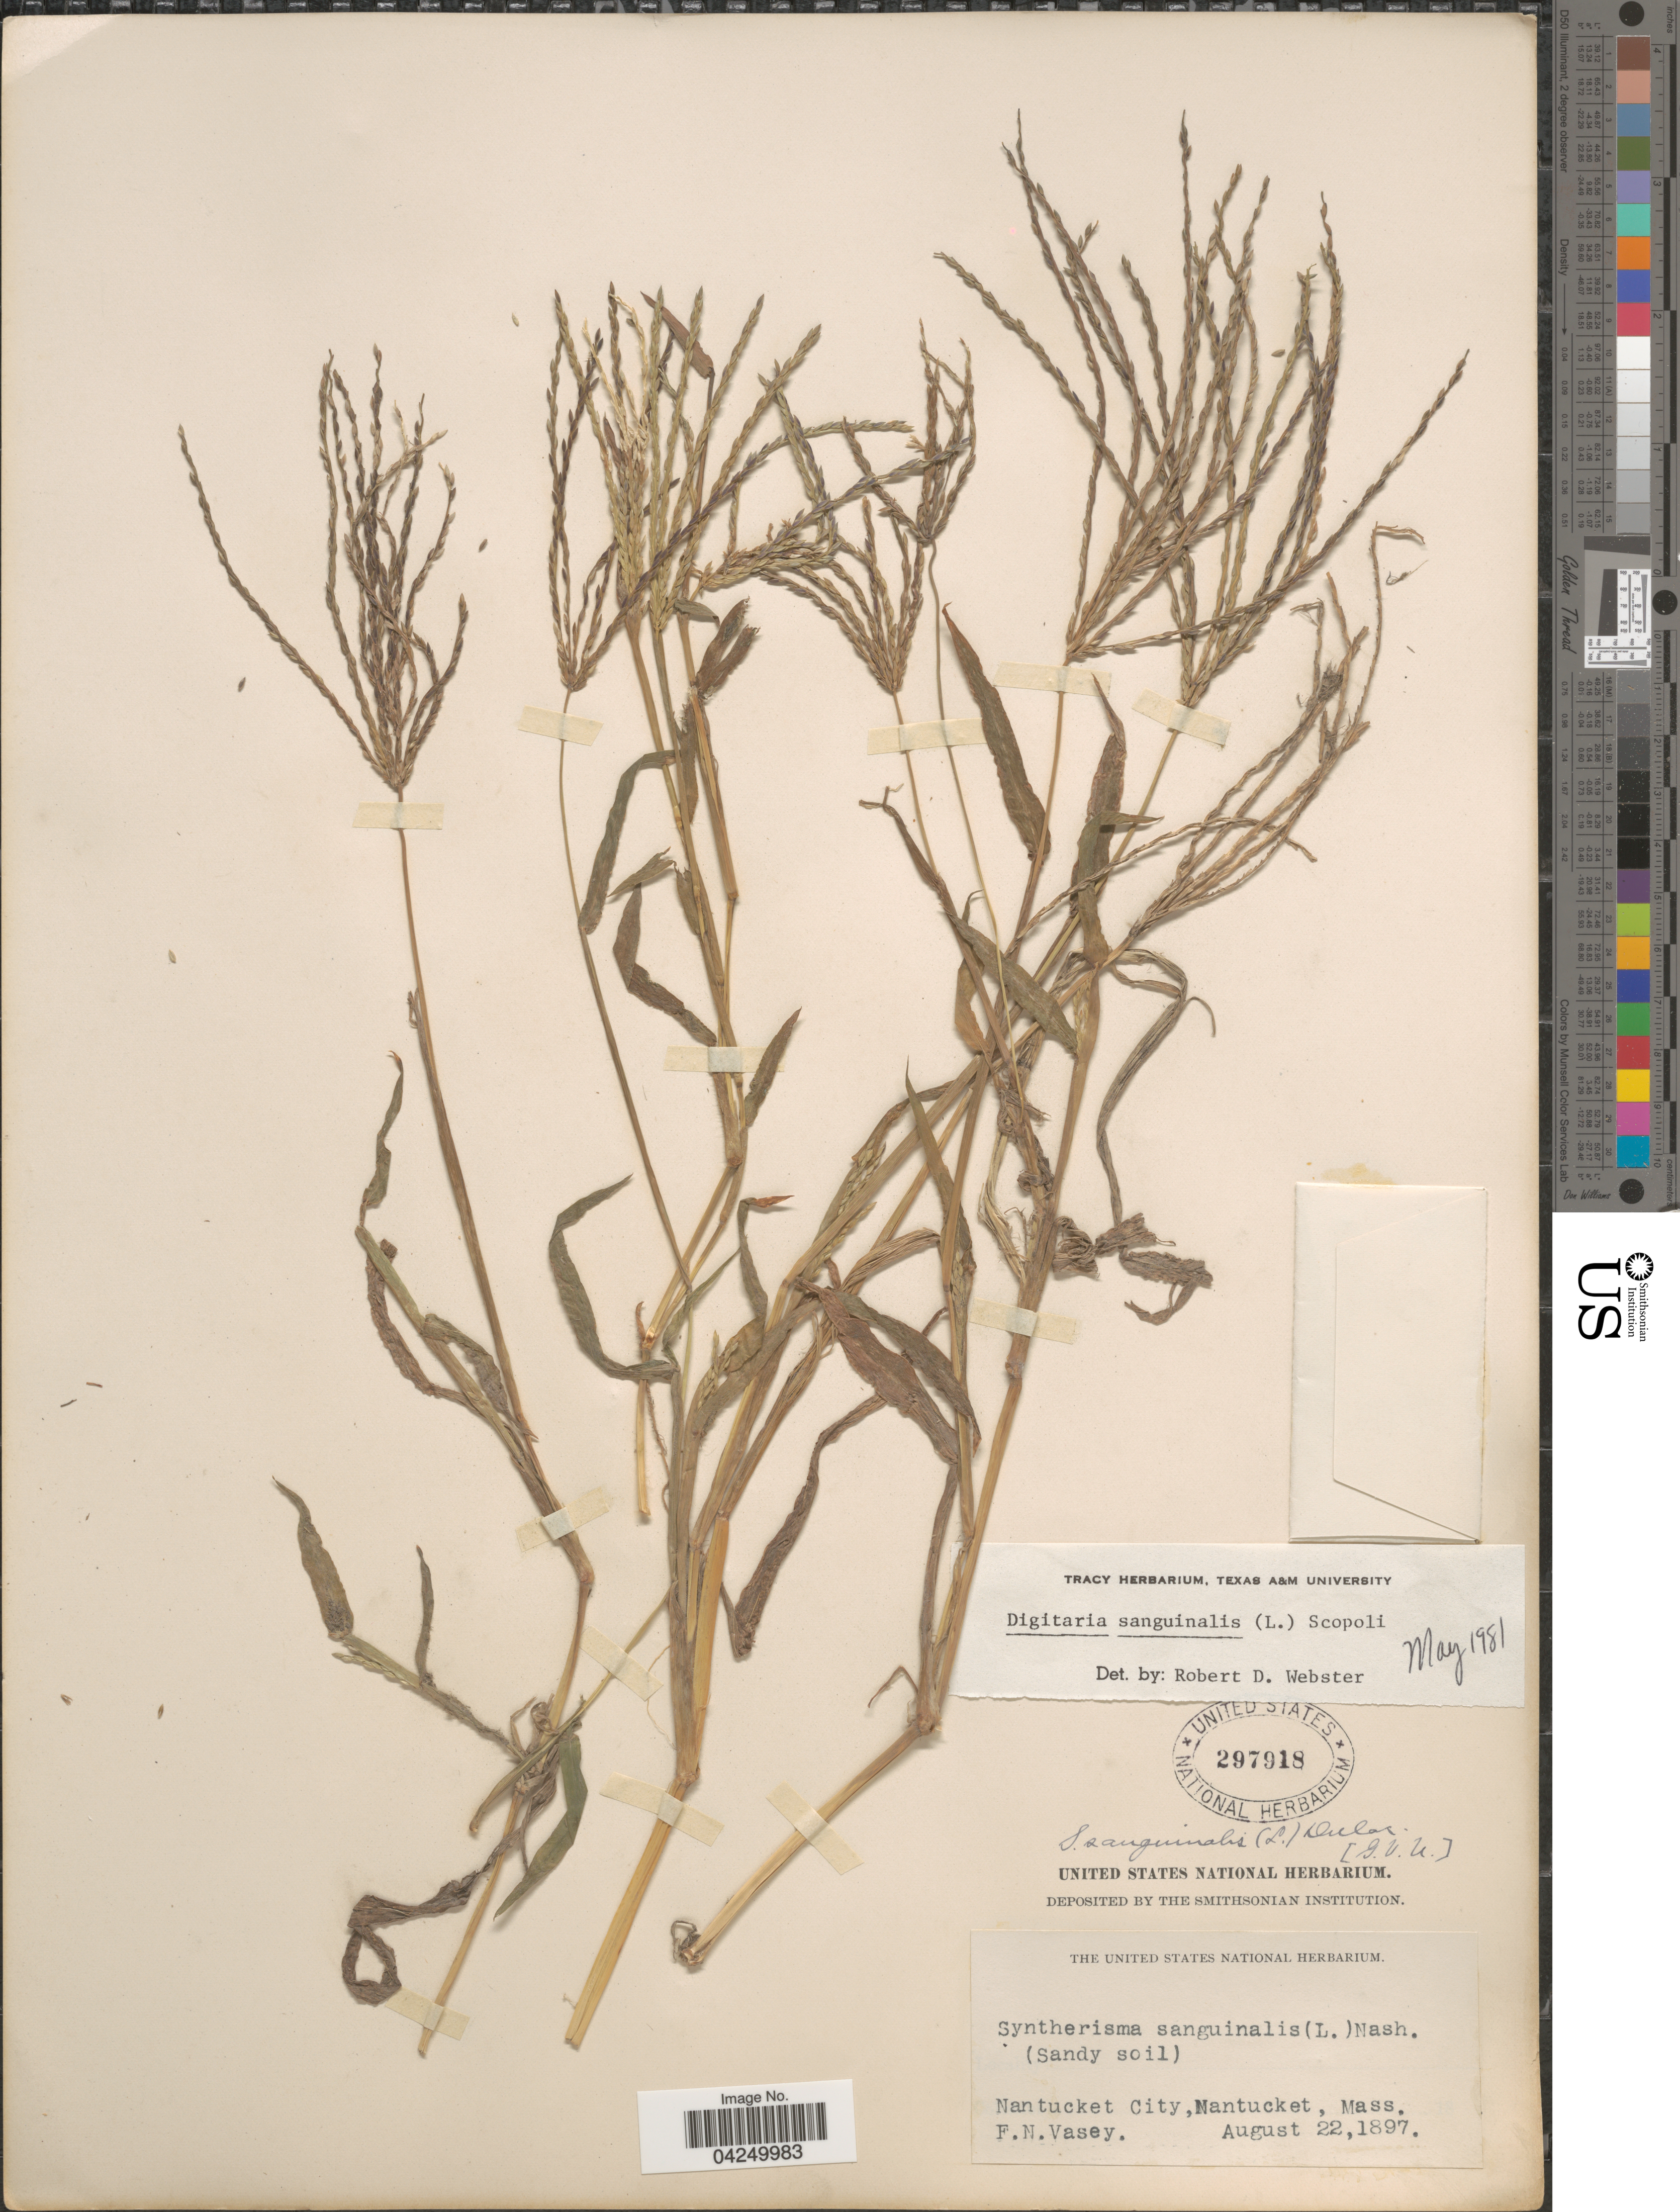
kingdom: Plantae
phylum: Tracheophyta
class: Liliopsida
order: Poales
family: Poaceae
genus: Digitaria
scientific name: Digitaria sanguinalis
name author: (L.) Scop.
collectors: F. N. Vasey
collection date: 1897-08-22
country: United States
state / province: Massachusetts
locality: Nantucket City ,Nantucket.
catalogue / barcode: US 297918